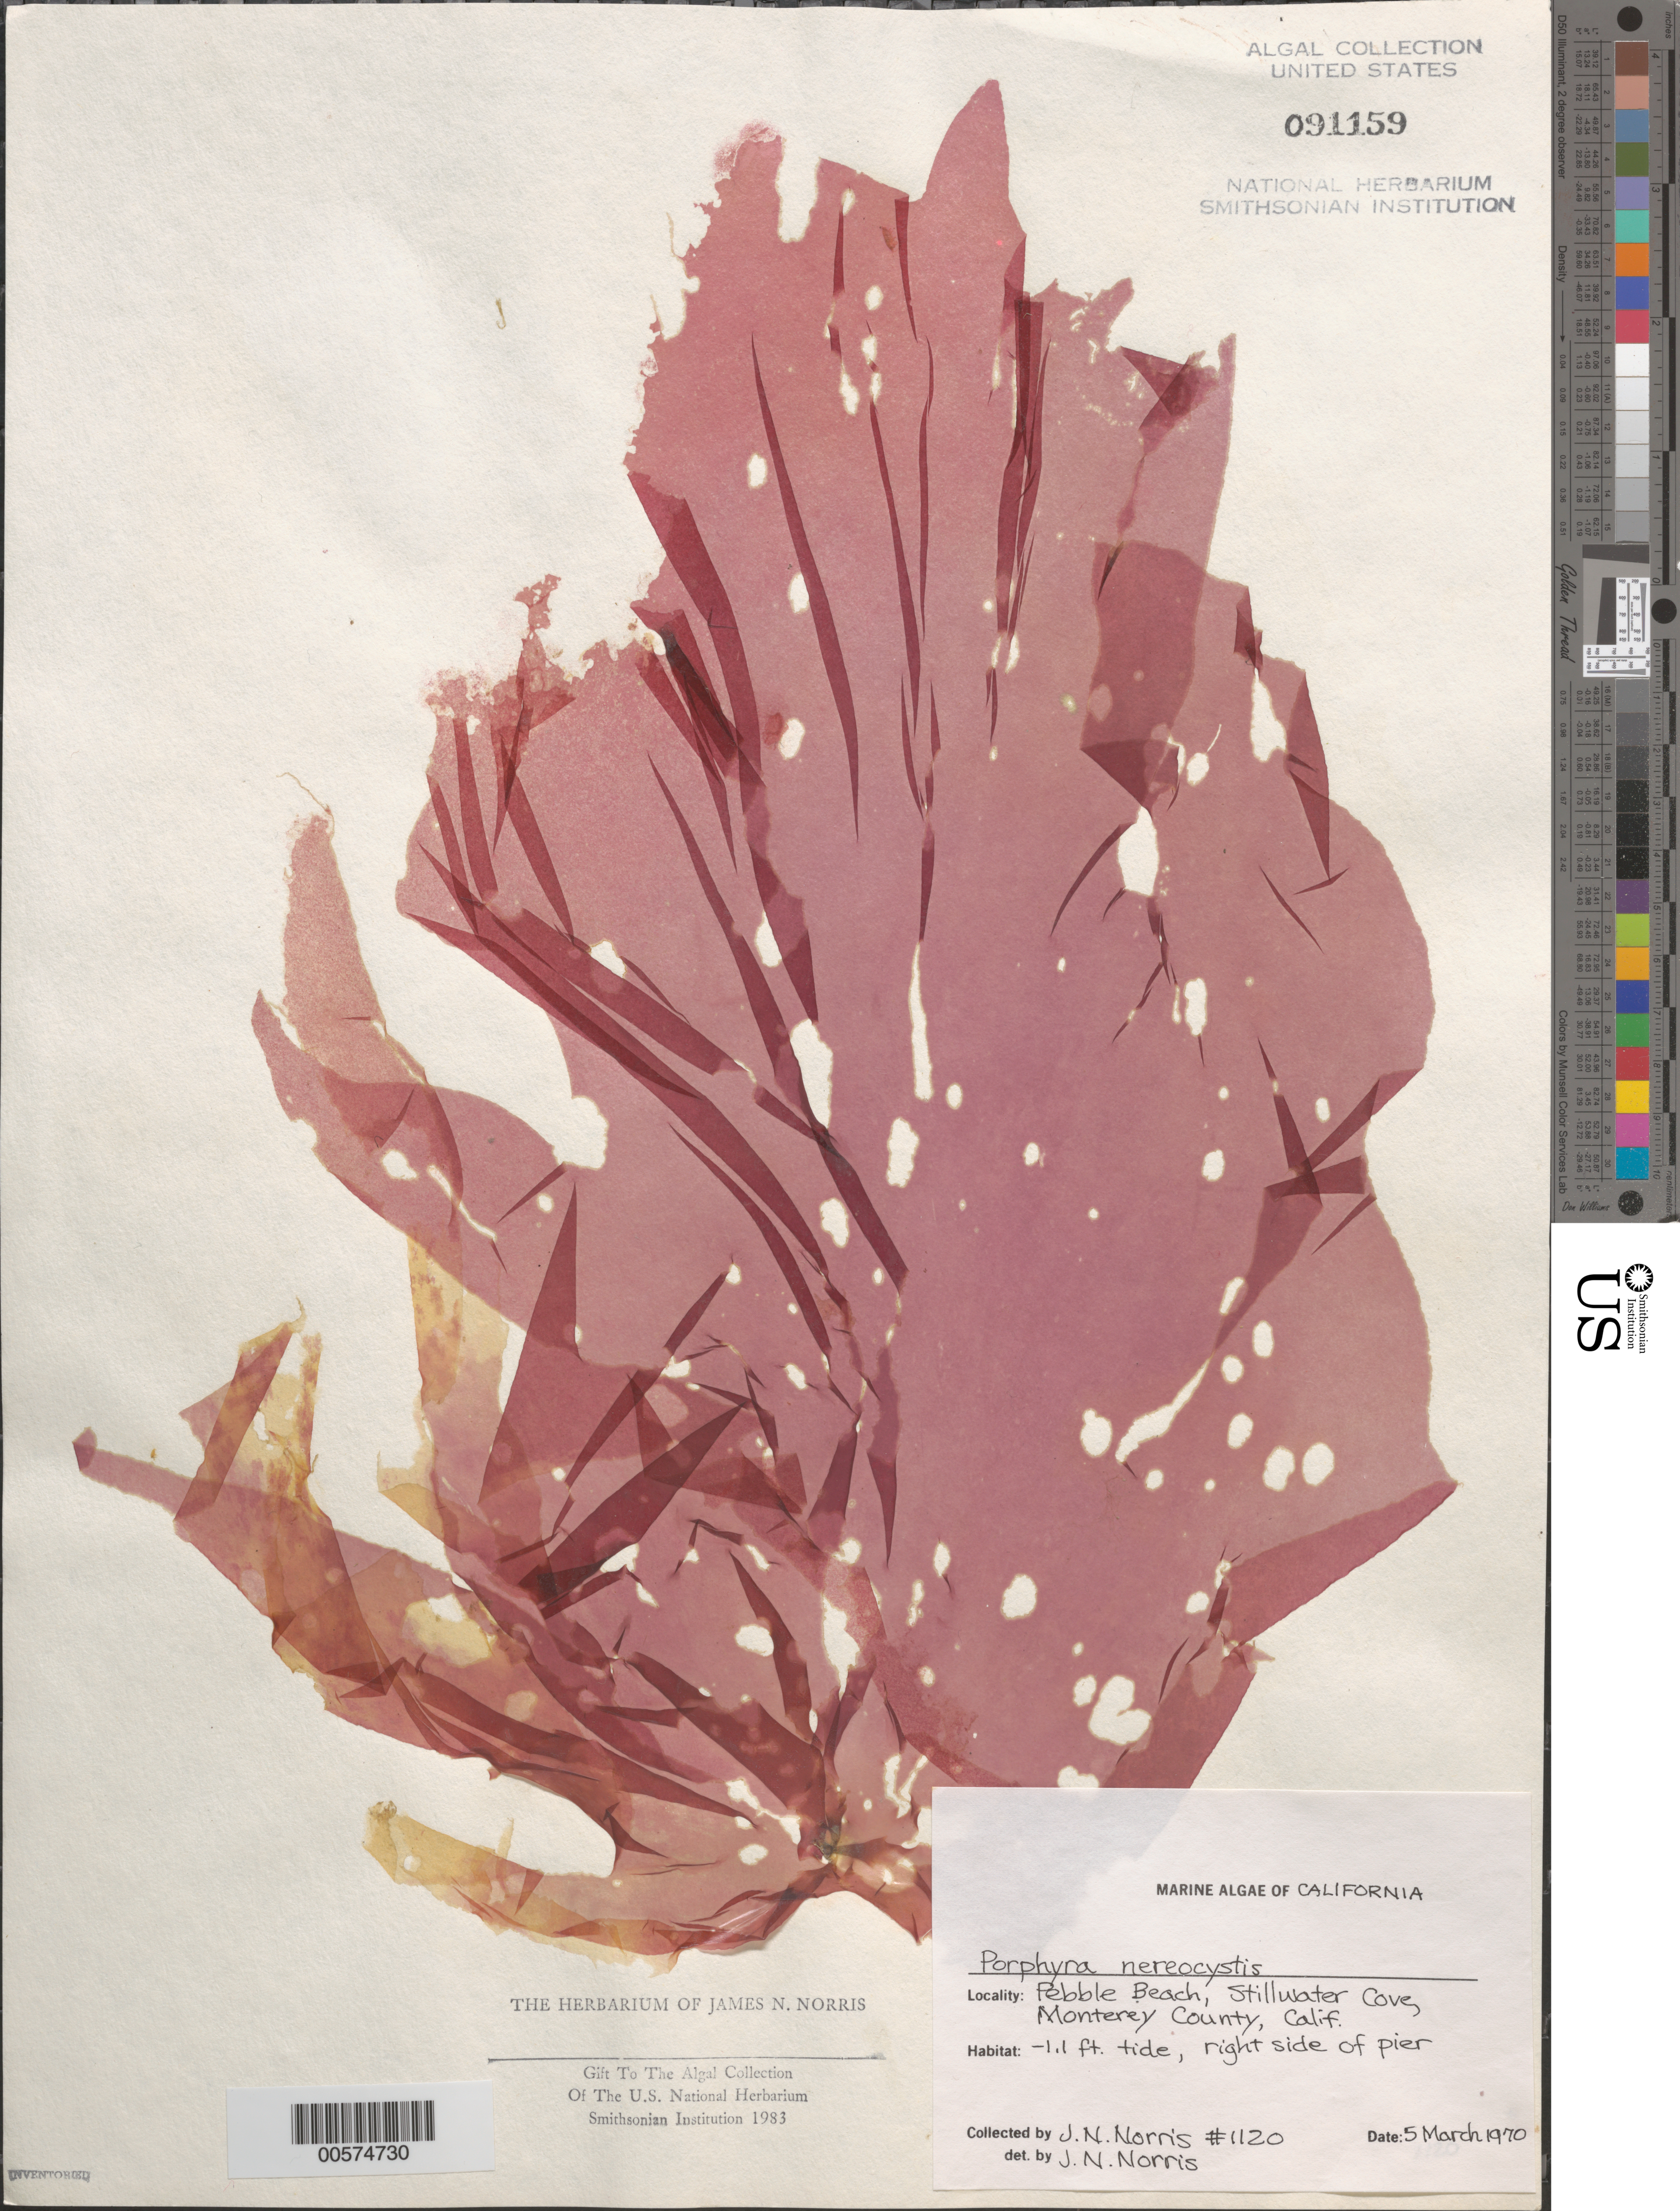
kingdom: Plantae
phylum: Rhodophyta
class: Bangiophyceae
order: Bangiales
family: Bangiaceae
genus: Pyropia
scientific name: Pyropia nereocystis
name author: (C.L. Anderson) S.C. Lindstrom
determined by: Algae name updating Project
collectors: J. N. Norris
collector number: JN-1120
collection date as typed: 05 Mar 1970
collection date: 1970-03-05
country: United States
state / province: California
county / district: Monterey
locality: Pebble Beach, Stillwater Cove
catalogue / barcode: US 91159